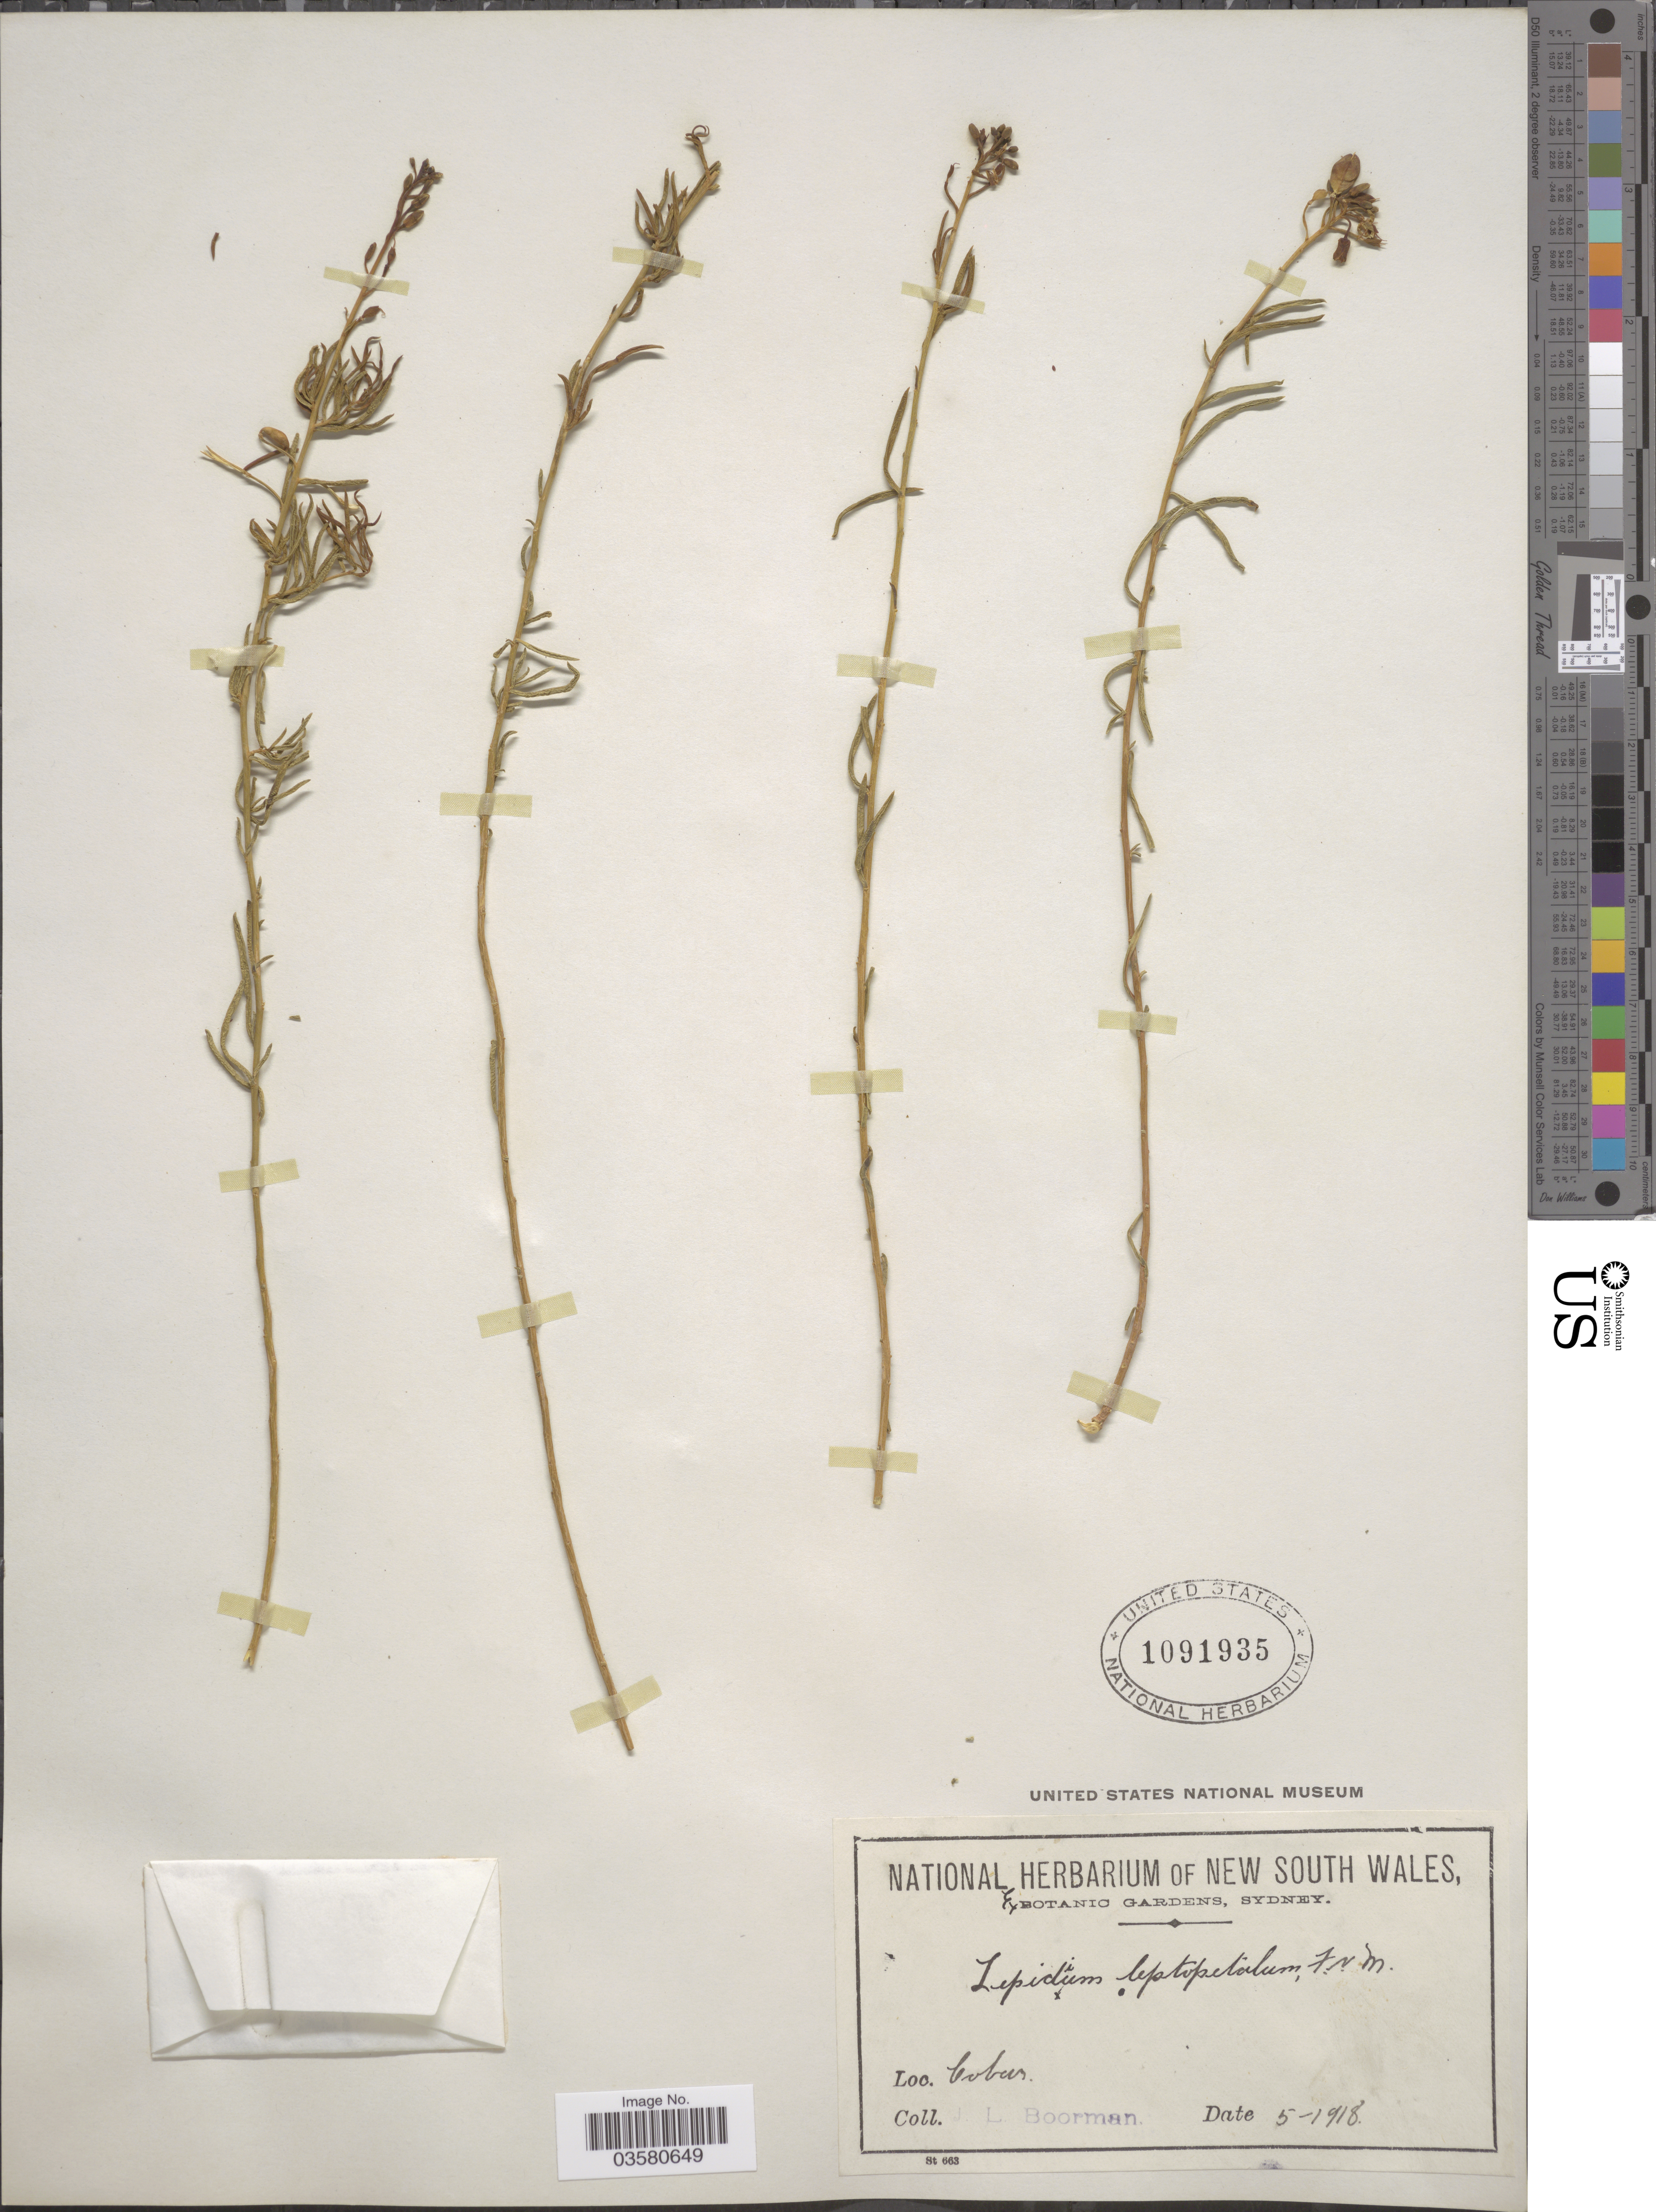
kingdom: Plantae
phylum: Tracheophyta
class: Magnoliopsida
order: Brassicales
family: Brassicaceae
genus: Lepidium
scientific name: Lepidium leptopetalum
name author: F. Muell.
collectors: J. Boorman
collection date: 1918-05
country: Australia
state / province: New South Wales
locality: Cobar.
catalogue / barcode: US 1091935